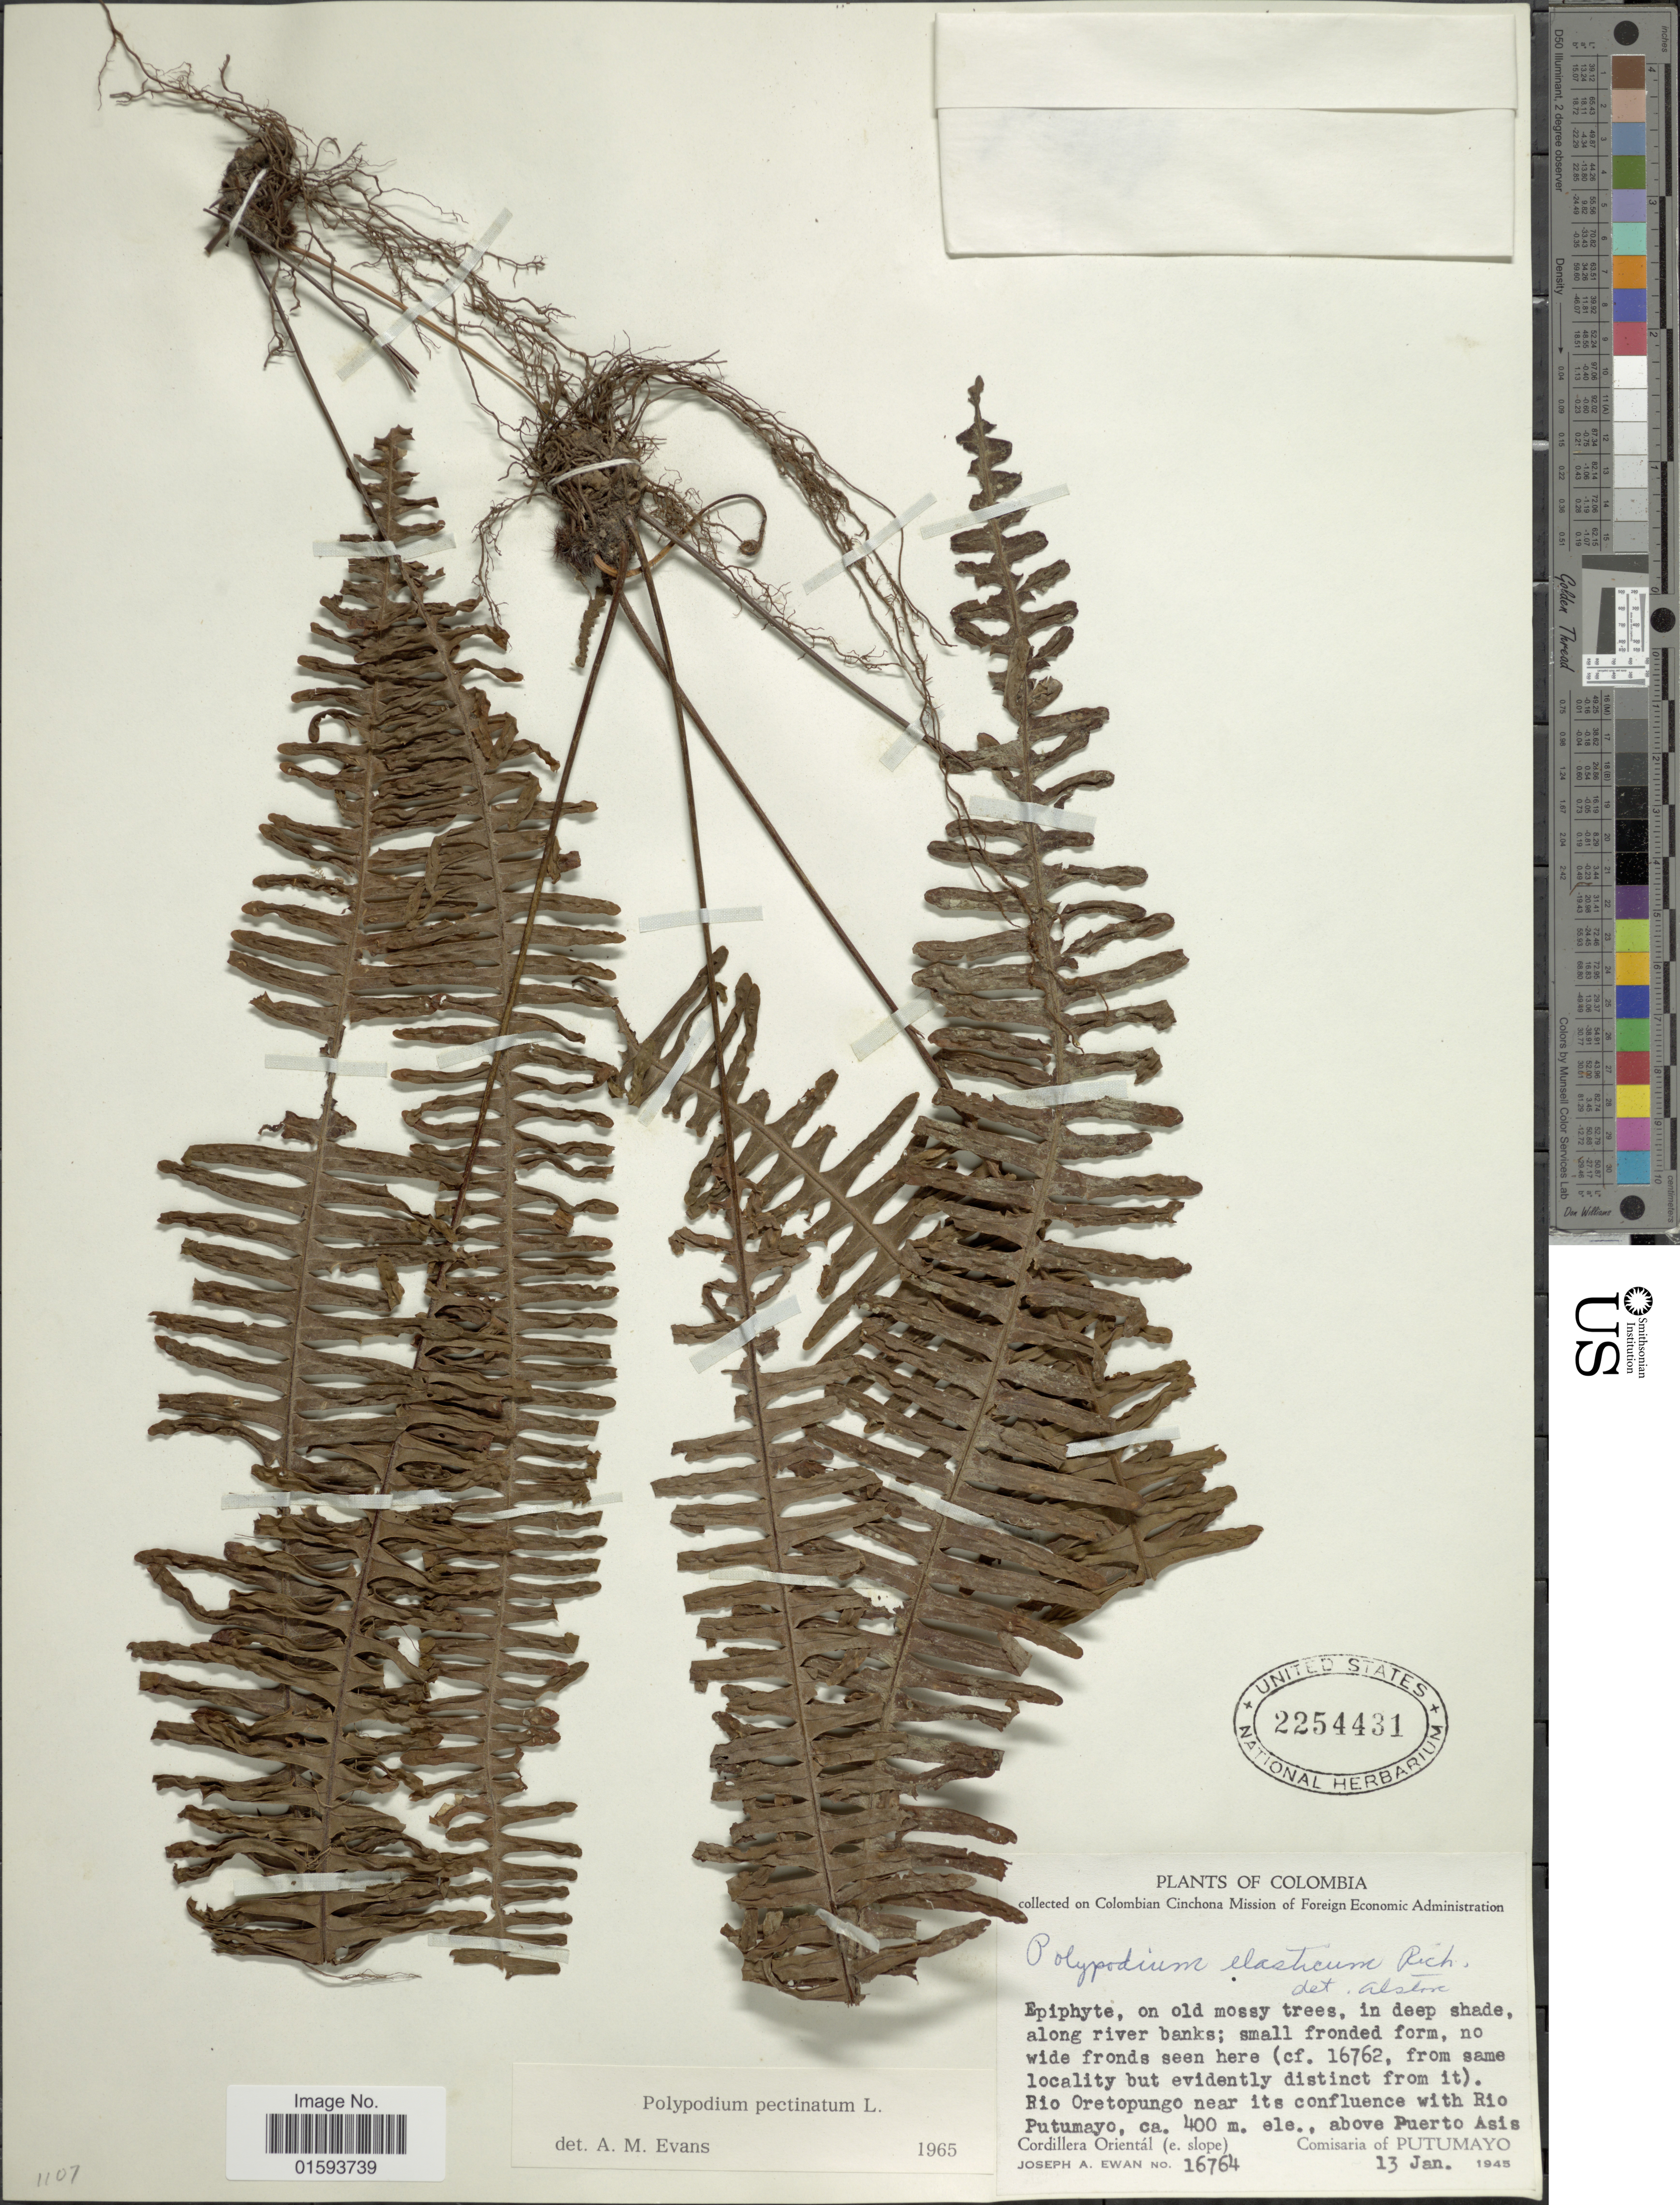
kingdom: Plantae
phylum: Tracheophyta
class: Polypodiopsida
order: Polypodiales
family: Polypodiaceae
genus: Pecluma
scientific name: Pecluma pectinata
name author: (L.) M.G. Price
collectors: J. A. Ewan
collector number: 16764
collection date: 1945-01-13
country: Colombia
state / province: Putumayo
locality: Rio Oretopungo near its confluence with Rio Putumayo, above Puerto Asis, Cordillera Oriental (e. slope) Comisaria of Putumayo.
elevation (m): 400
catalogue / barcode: US 2254431